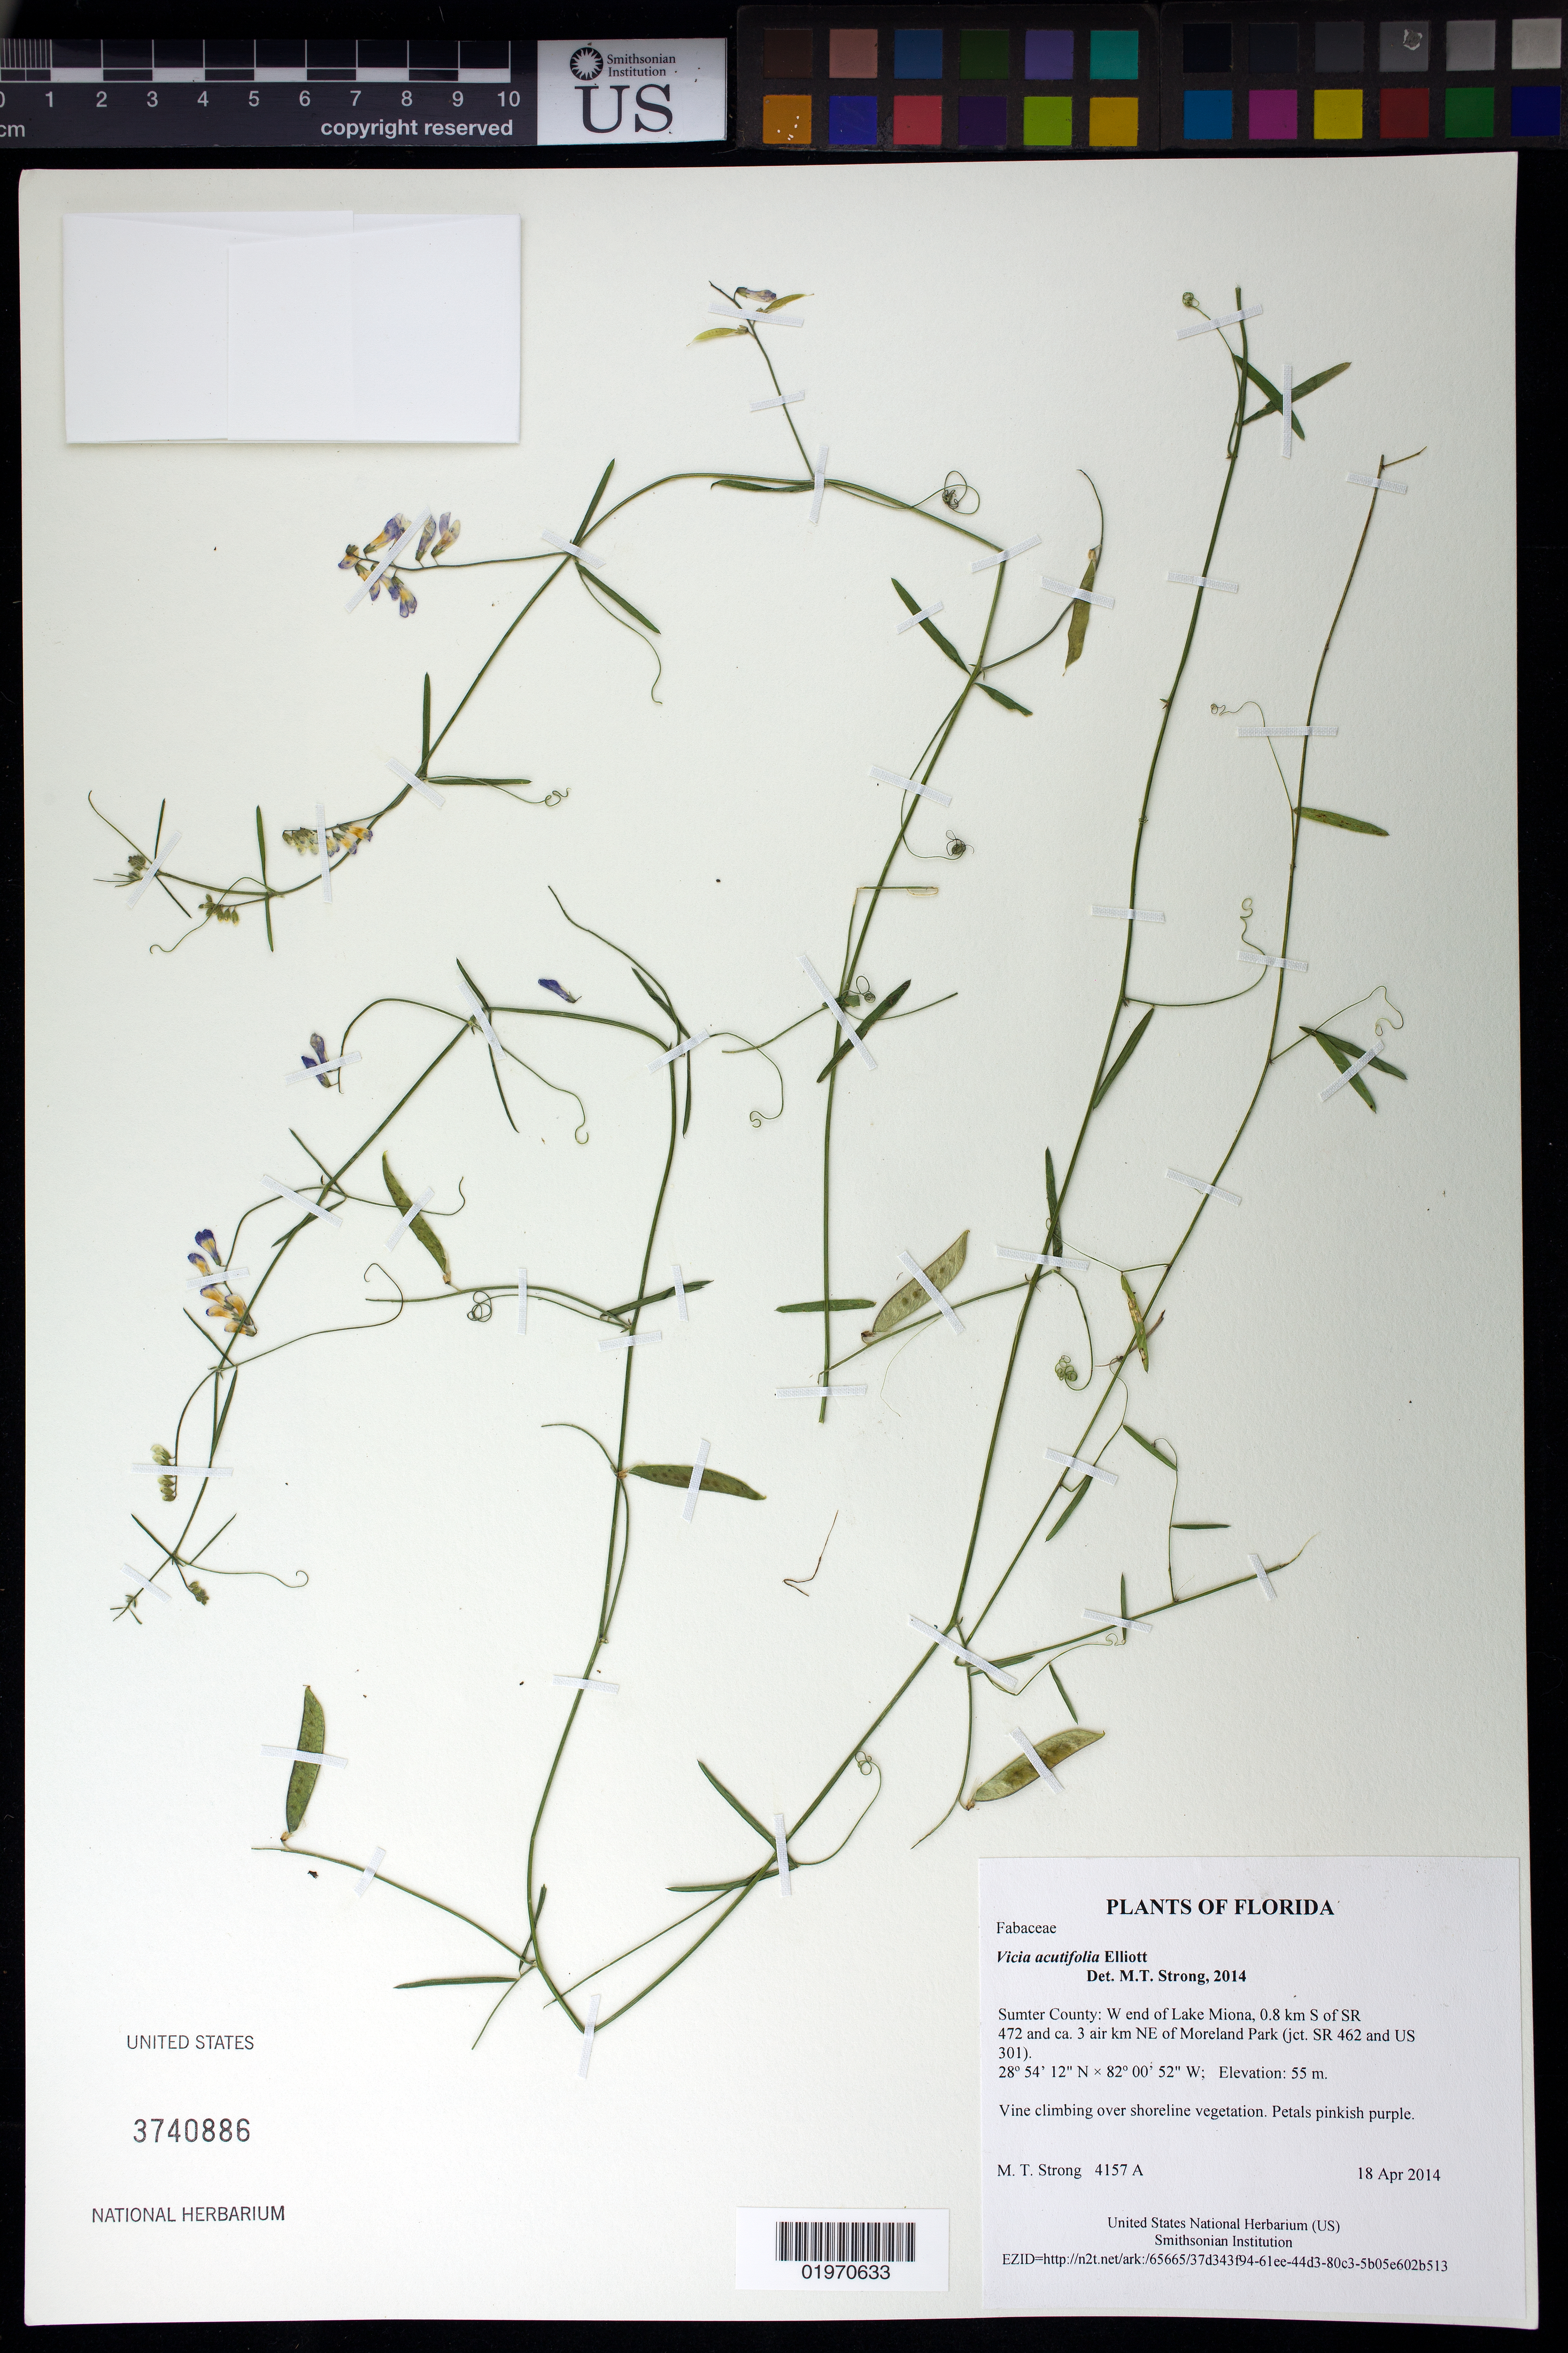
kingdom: Plantae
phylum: Tracheophyta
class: Magnoliopsida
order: Fabales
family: Fabaceae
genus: Vicia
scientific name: Vicia acutifolia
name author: Elliott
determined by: Strong, Mark T., (BOT), Smithsonian Institution - National Museum of Natural History (UNITED STATES)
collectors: M. T. Strong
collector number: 4157 A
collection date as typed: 18 Apr 2014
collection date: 2014-04-18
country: United States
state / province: Florida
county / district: Sumter County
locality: W end of Lake Miona, 0.8 km S of SR 472 on ca. 3 km (by air) NE of Moreland Park (jct. SR 462 and US 301)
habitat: Climbing over shoreline vegetation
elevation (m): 55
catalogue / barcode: US 3740886